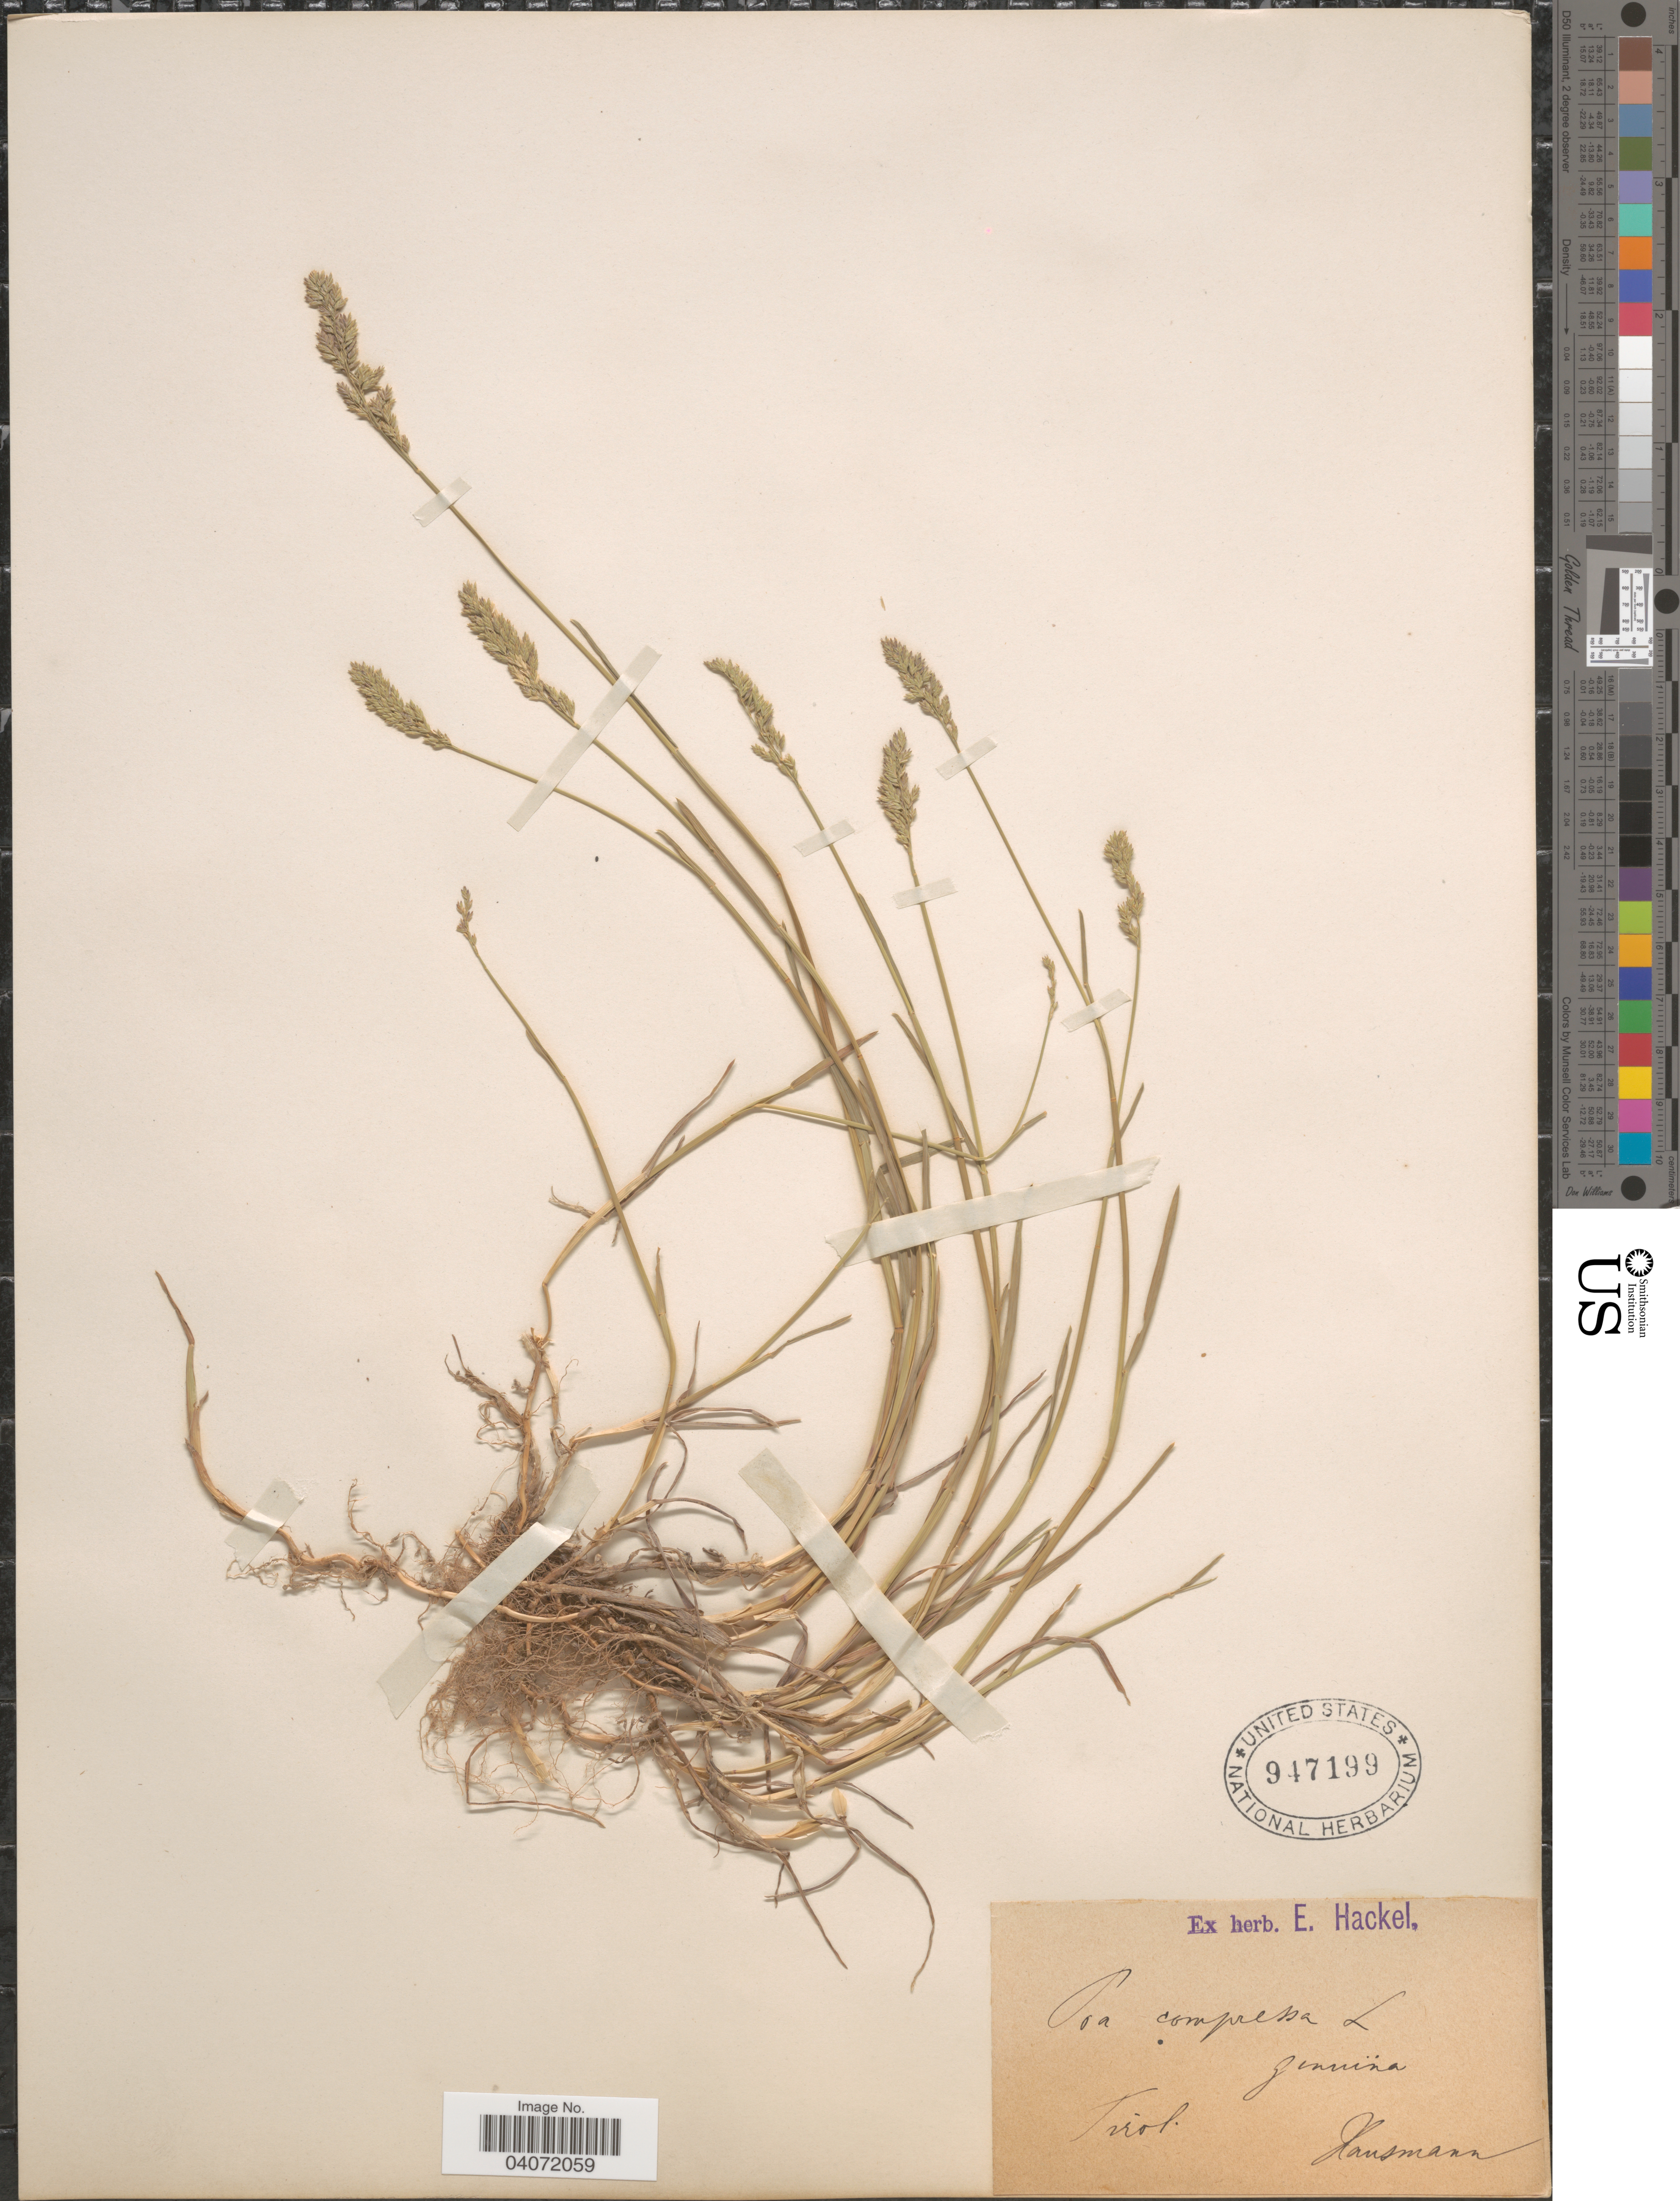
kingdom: Plantae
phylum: Tracheophyta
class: Liliopsida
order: Poales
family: Poaceae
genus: Poa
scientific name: Poa compressa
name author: L.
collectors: -. Hausmann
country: Austria / Italy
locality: Tirol.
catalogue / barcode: US 947199